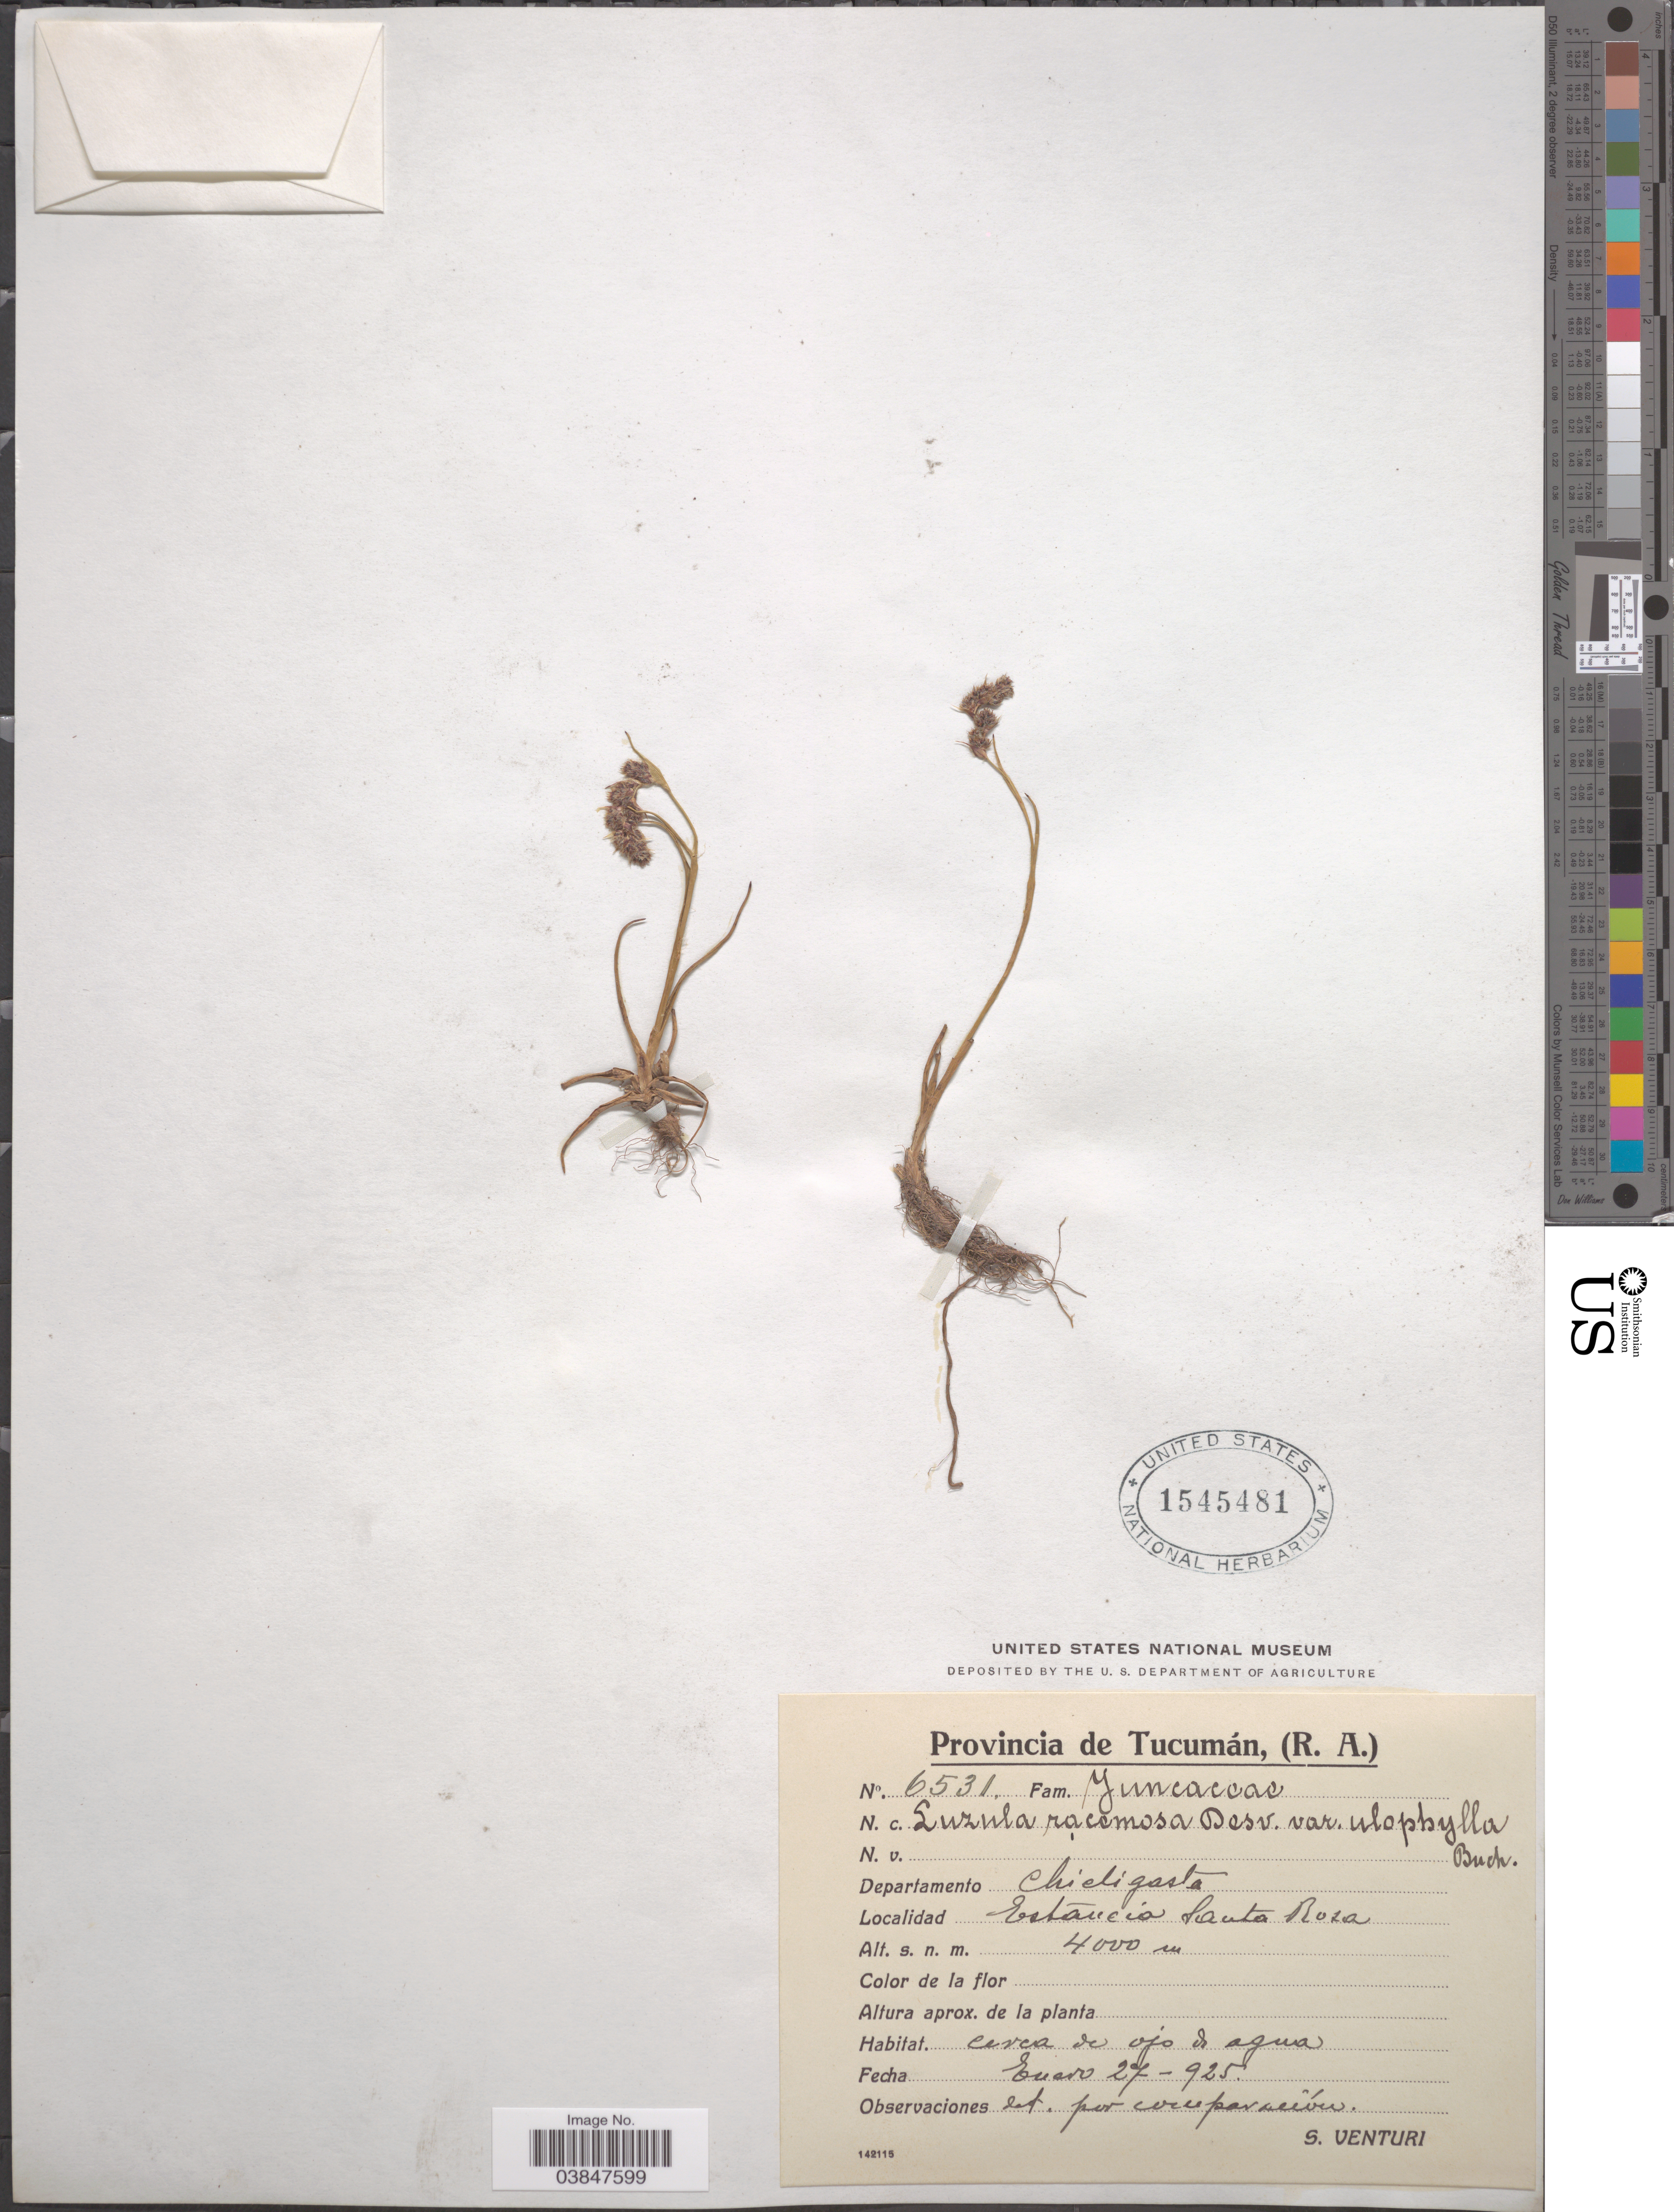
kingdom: Plantae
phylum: Tracheophyta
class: Liliopsida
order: Poales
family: Juncaceae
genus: Luzula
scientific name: Luzula racemosa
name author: Desv.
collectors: S. Venturi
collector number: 6531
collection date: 1925-01-27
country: Argentina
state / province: Tucuman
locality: Departamento Chicligasta. Estancia Santa Roza.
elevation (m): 4000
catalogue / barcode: US 1545481